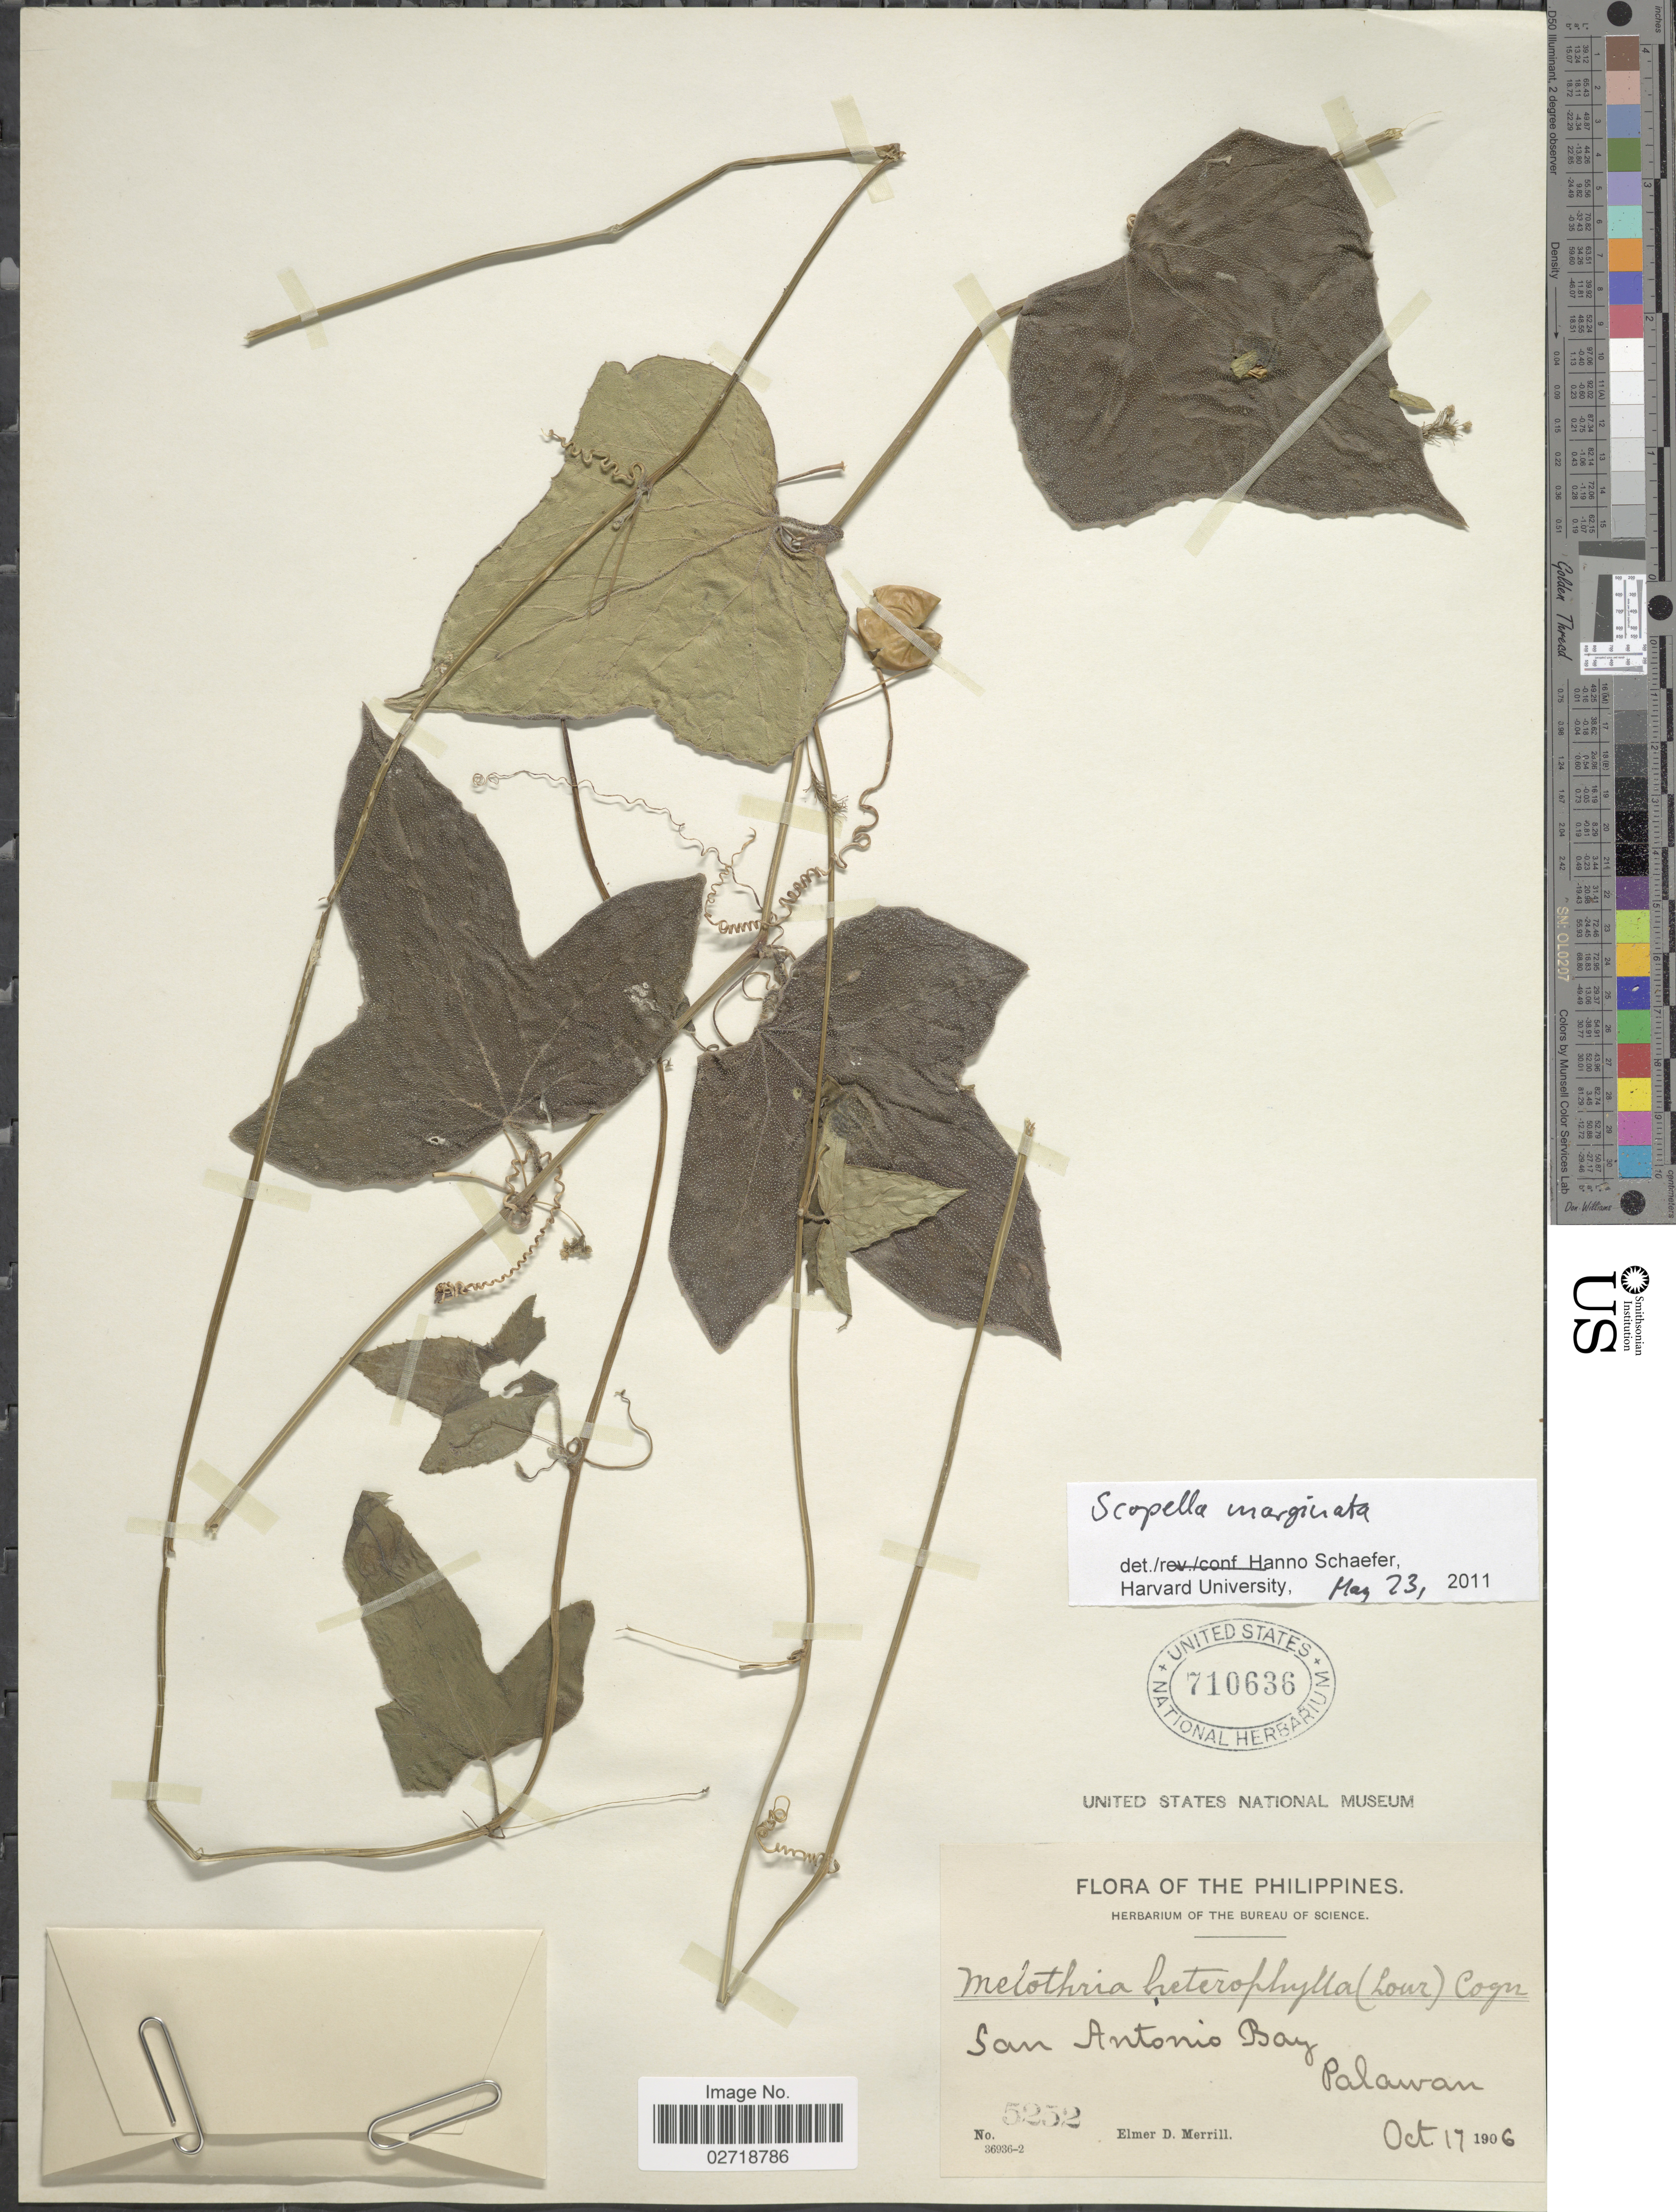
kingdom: Plantae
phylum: Tracheophyta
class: Magnoliopsida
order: Cucurbitales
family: Cucurbitaceae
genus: Scopellaria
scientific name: Scopellaria marginata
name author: (Blume) W.J. de Wilde & Duyfjes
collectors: E. D. Merrill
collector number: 5252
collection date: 1906-10-17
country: Philippines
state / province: Mimaropa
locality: San Antonio Bay. Palawan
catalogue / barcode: US 710636